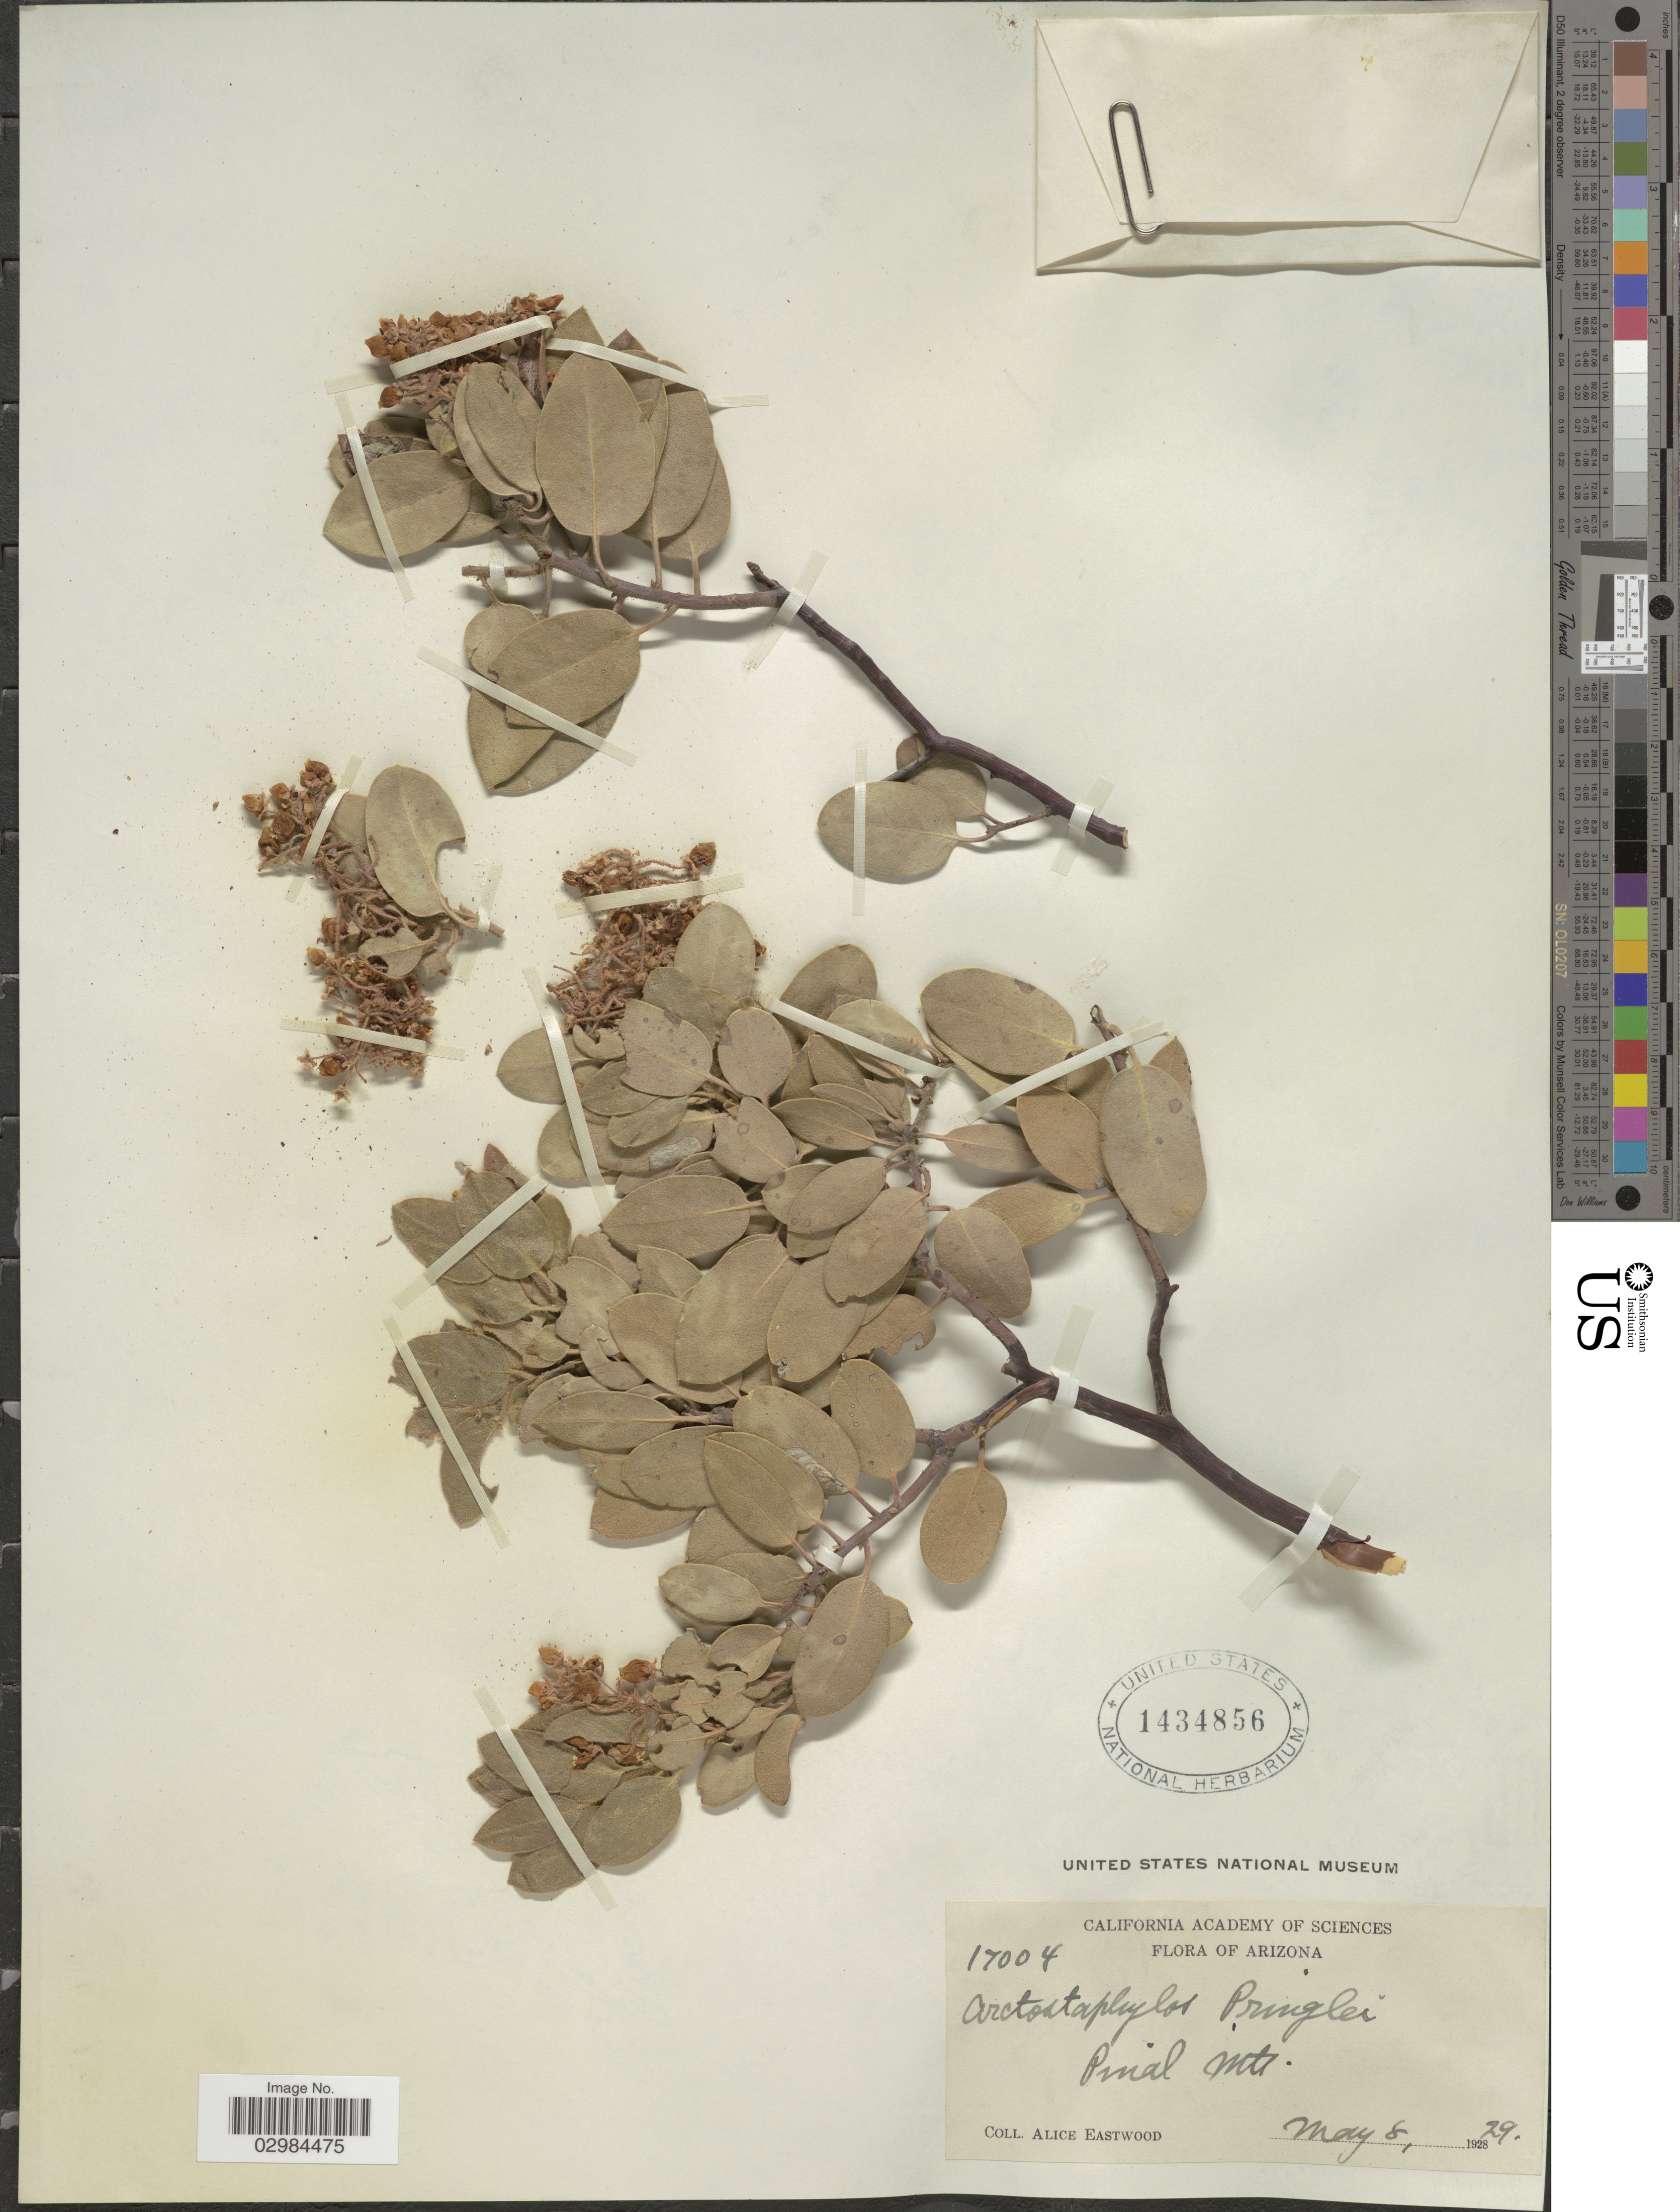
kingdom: Plantae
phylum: Tracheophyta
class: Magnoliopsida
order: Ericales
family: Ericaceae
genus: Arctostaphylos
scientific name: Arctostaphylos pringlei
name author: Parry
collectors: A. Eastwood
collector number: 17004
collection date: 1929-05-08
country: United States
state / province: Arizona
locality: Pinal Mts.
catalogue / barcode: US 1434856